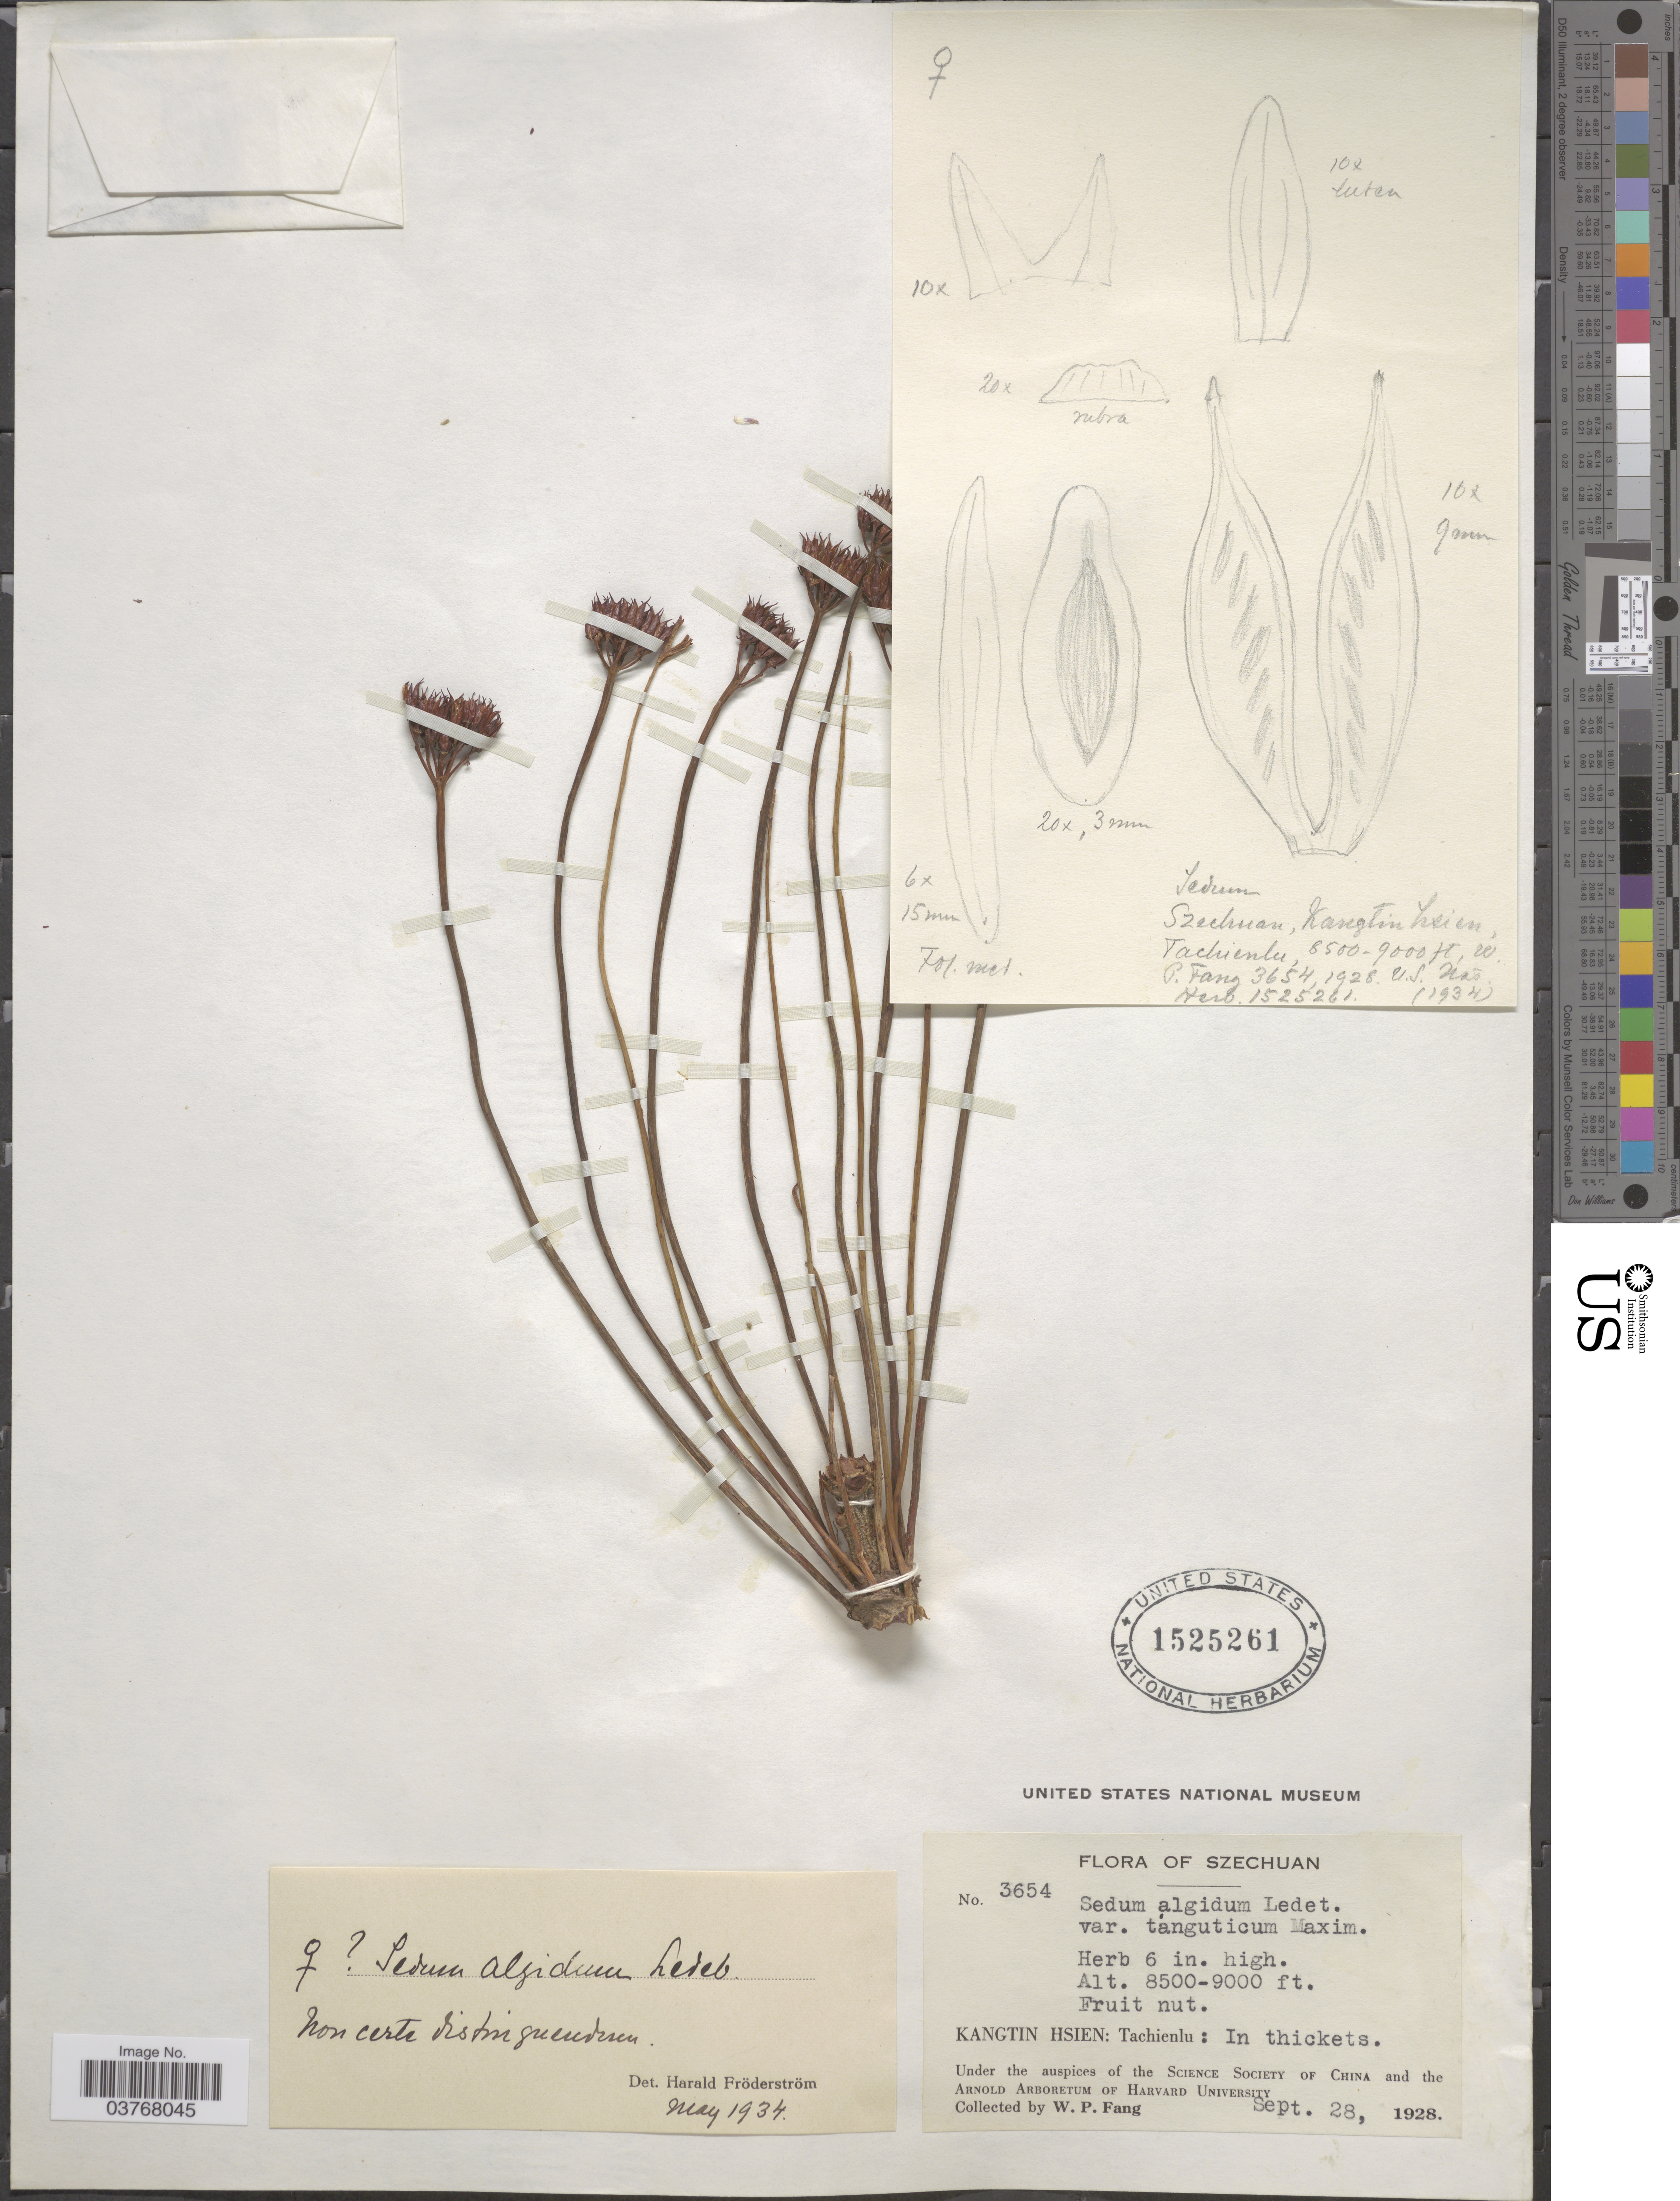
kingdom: Plantae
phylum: Tracheophyta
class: Magnoliopsida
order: Saxifragales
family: Crassulaceae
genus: Rhodiola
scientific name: Rhodiola algida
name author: (Ledeb.) Fisch. & C.A. Mey.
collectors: W. P. Fang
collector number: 3654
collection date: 1928-09-28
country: China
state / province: Sichuan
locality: Szechuan. Kangtin Hsien: Tachienlu.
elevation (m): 2591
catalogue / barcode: US 1525261